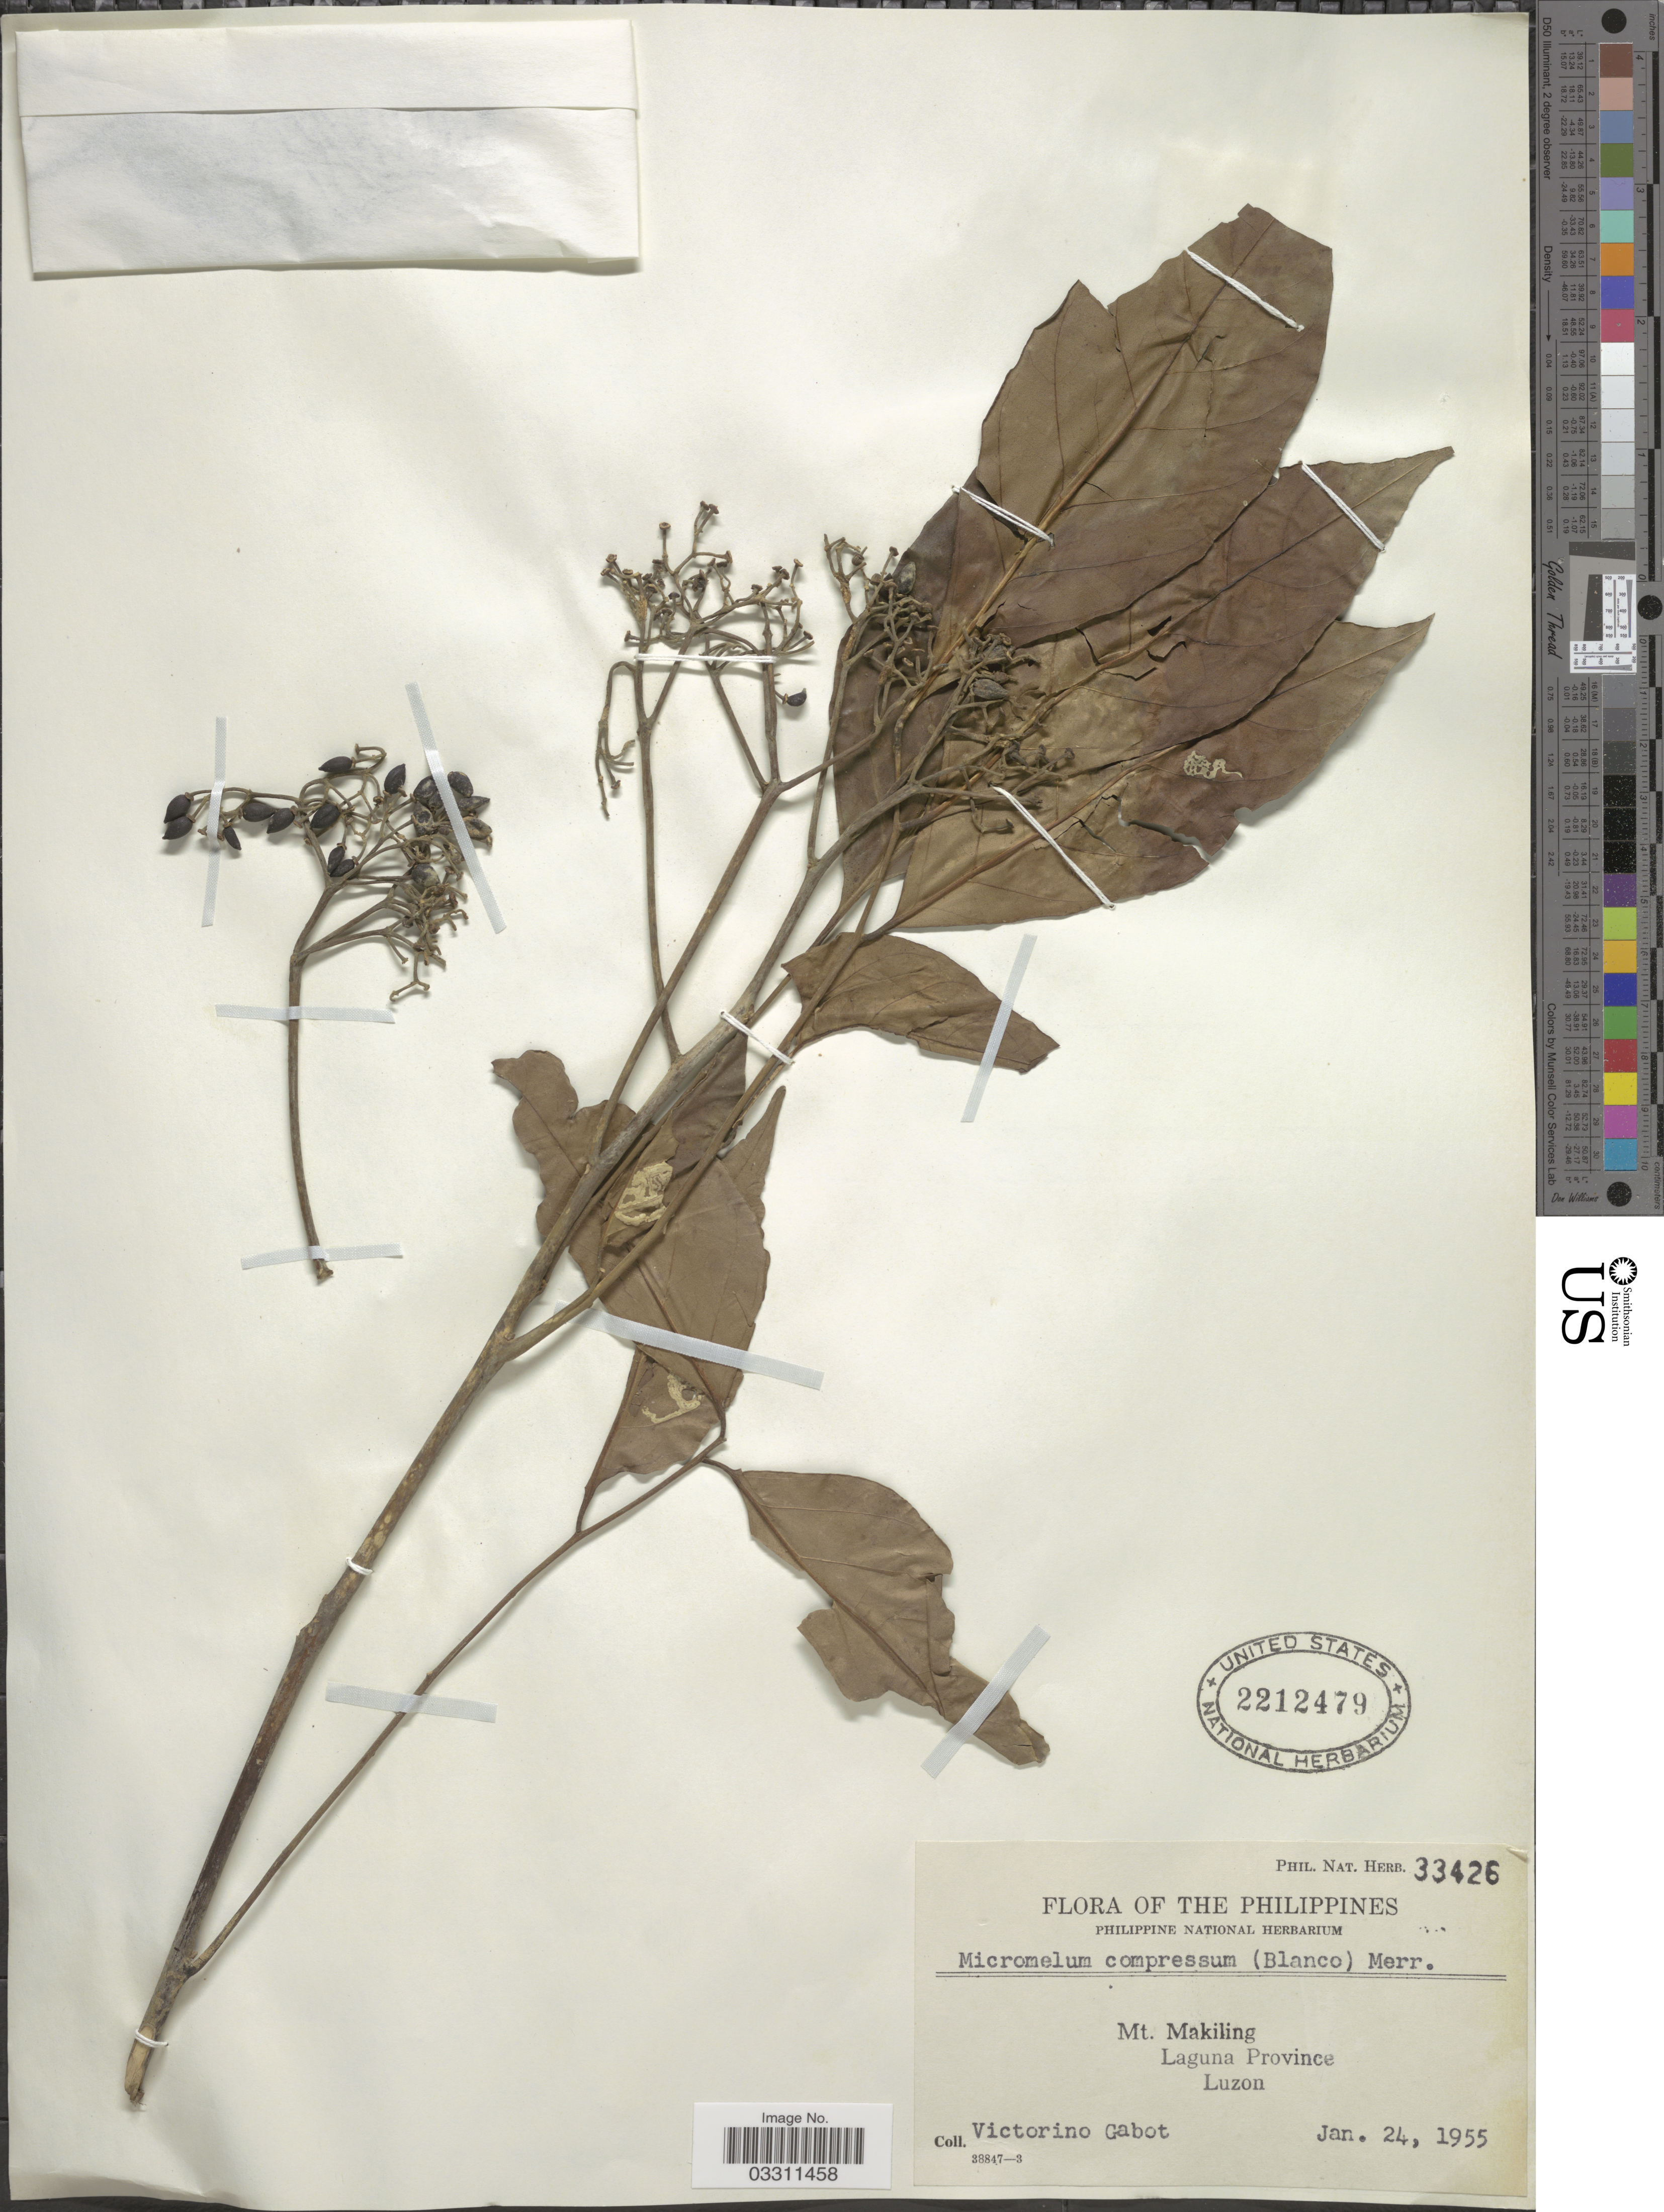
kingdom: Plantae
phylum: Tracheophyta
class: Magnoliopsida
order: Sapindales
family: Rutaceae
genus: Micromelum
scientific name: Micromelum compressum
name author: (Blanco) Merr.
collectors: V. Gabot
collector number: Phil. Nat. Herb. 33426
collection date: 1955-01-24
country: Philippines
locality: Mt. Makiling, Laguna Province, Luzon.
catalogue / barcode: US 2212479